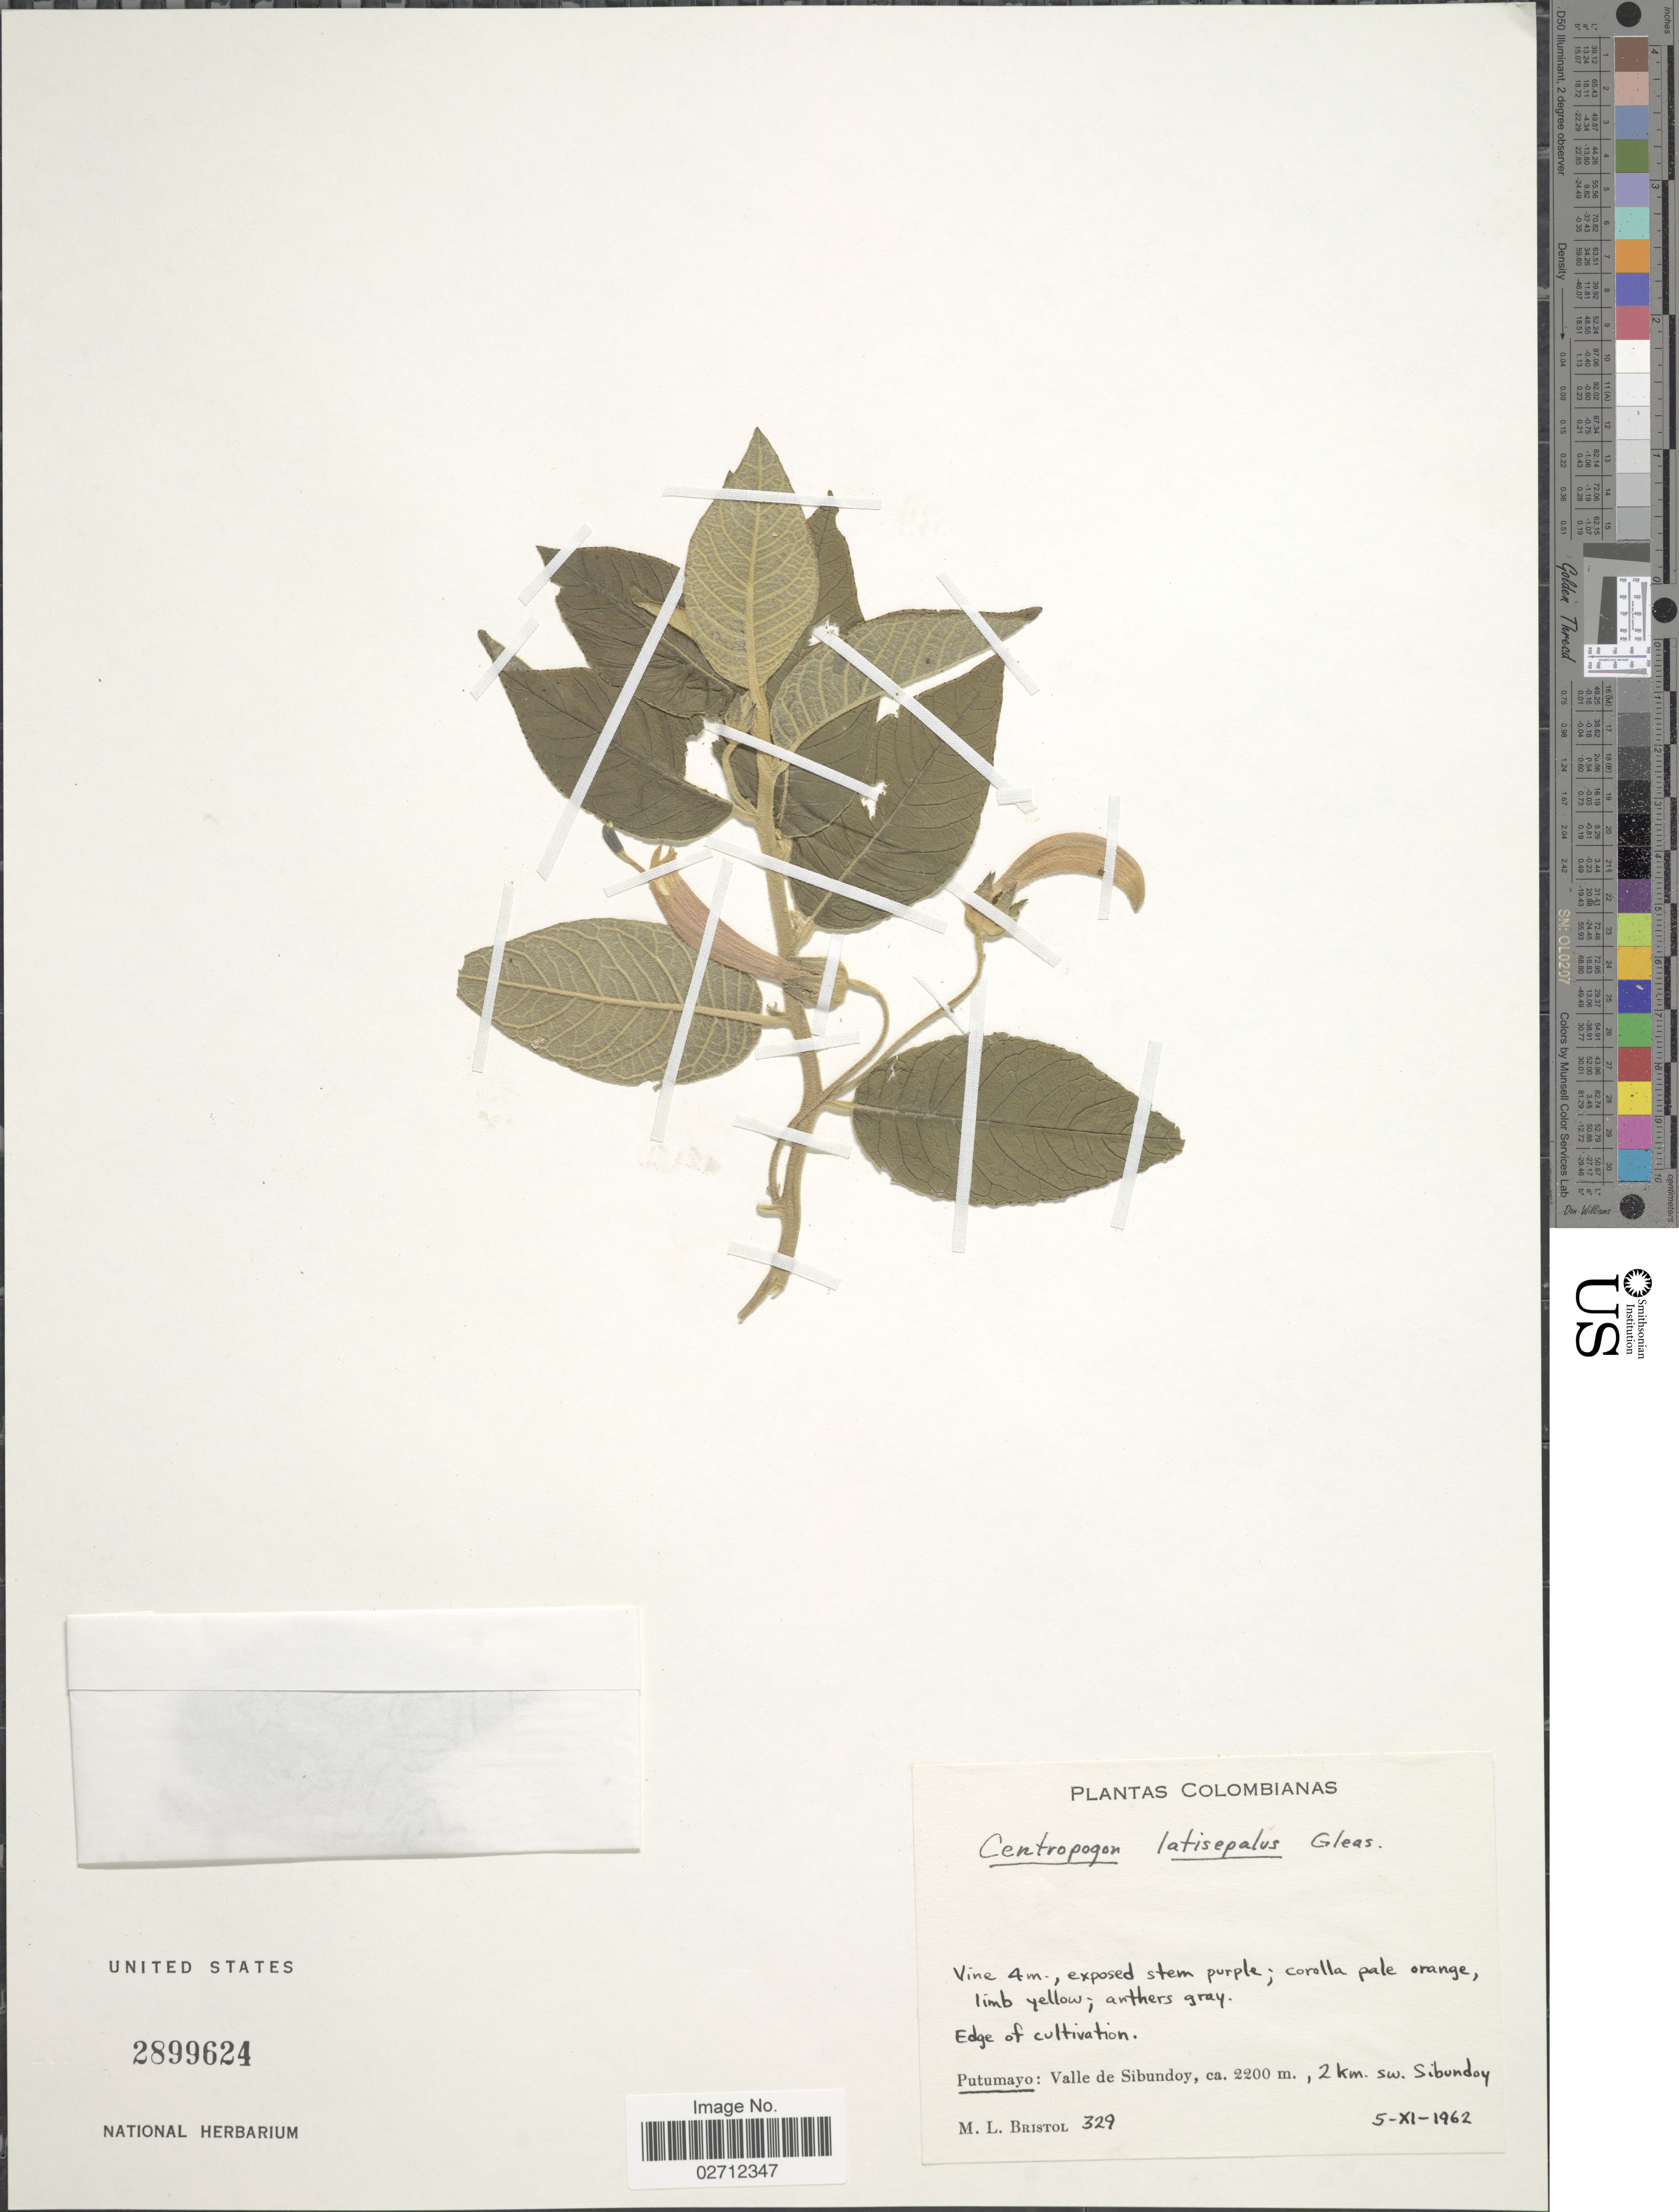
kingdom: Plantae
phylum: Tracheophyta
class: Magnoliopsida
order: Asterales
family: Campanulaceae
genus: Centropogon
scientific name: Centropogon latisepalus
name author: Gleason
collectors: M. L. Bristol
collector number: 329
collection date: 1962-11-05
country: Colombia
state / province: Putumayo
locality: Edge of cultivation, Valle de Sibundoy., 2 km sw Sibundoy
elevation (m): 2200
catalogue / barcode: US 2899624